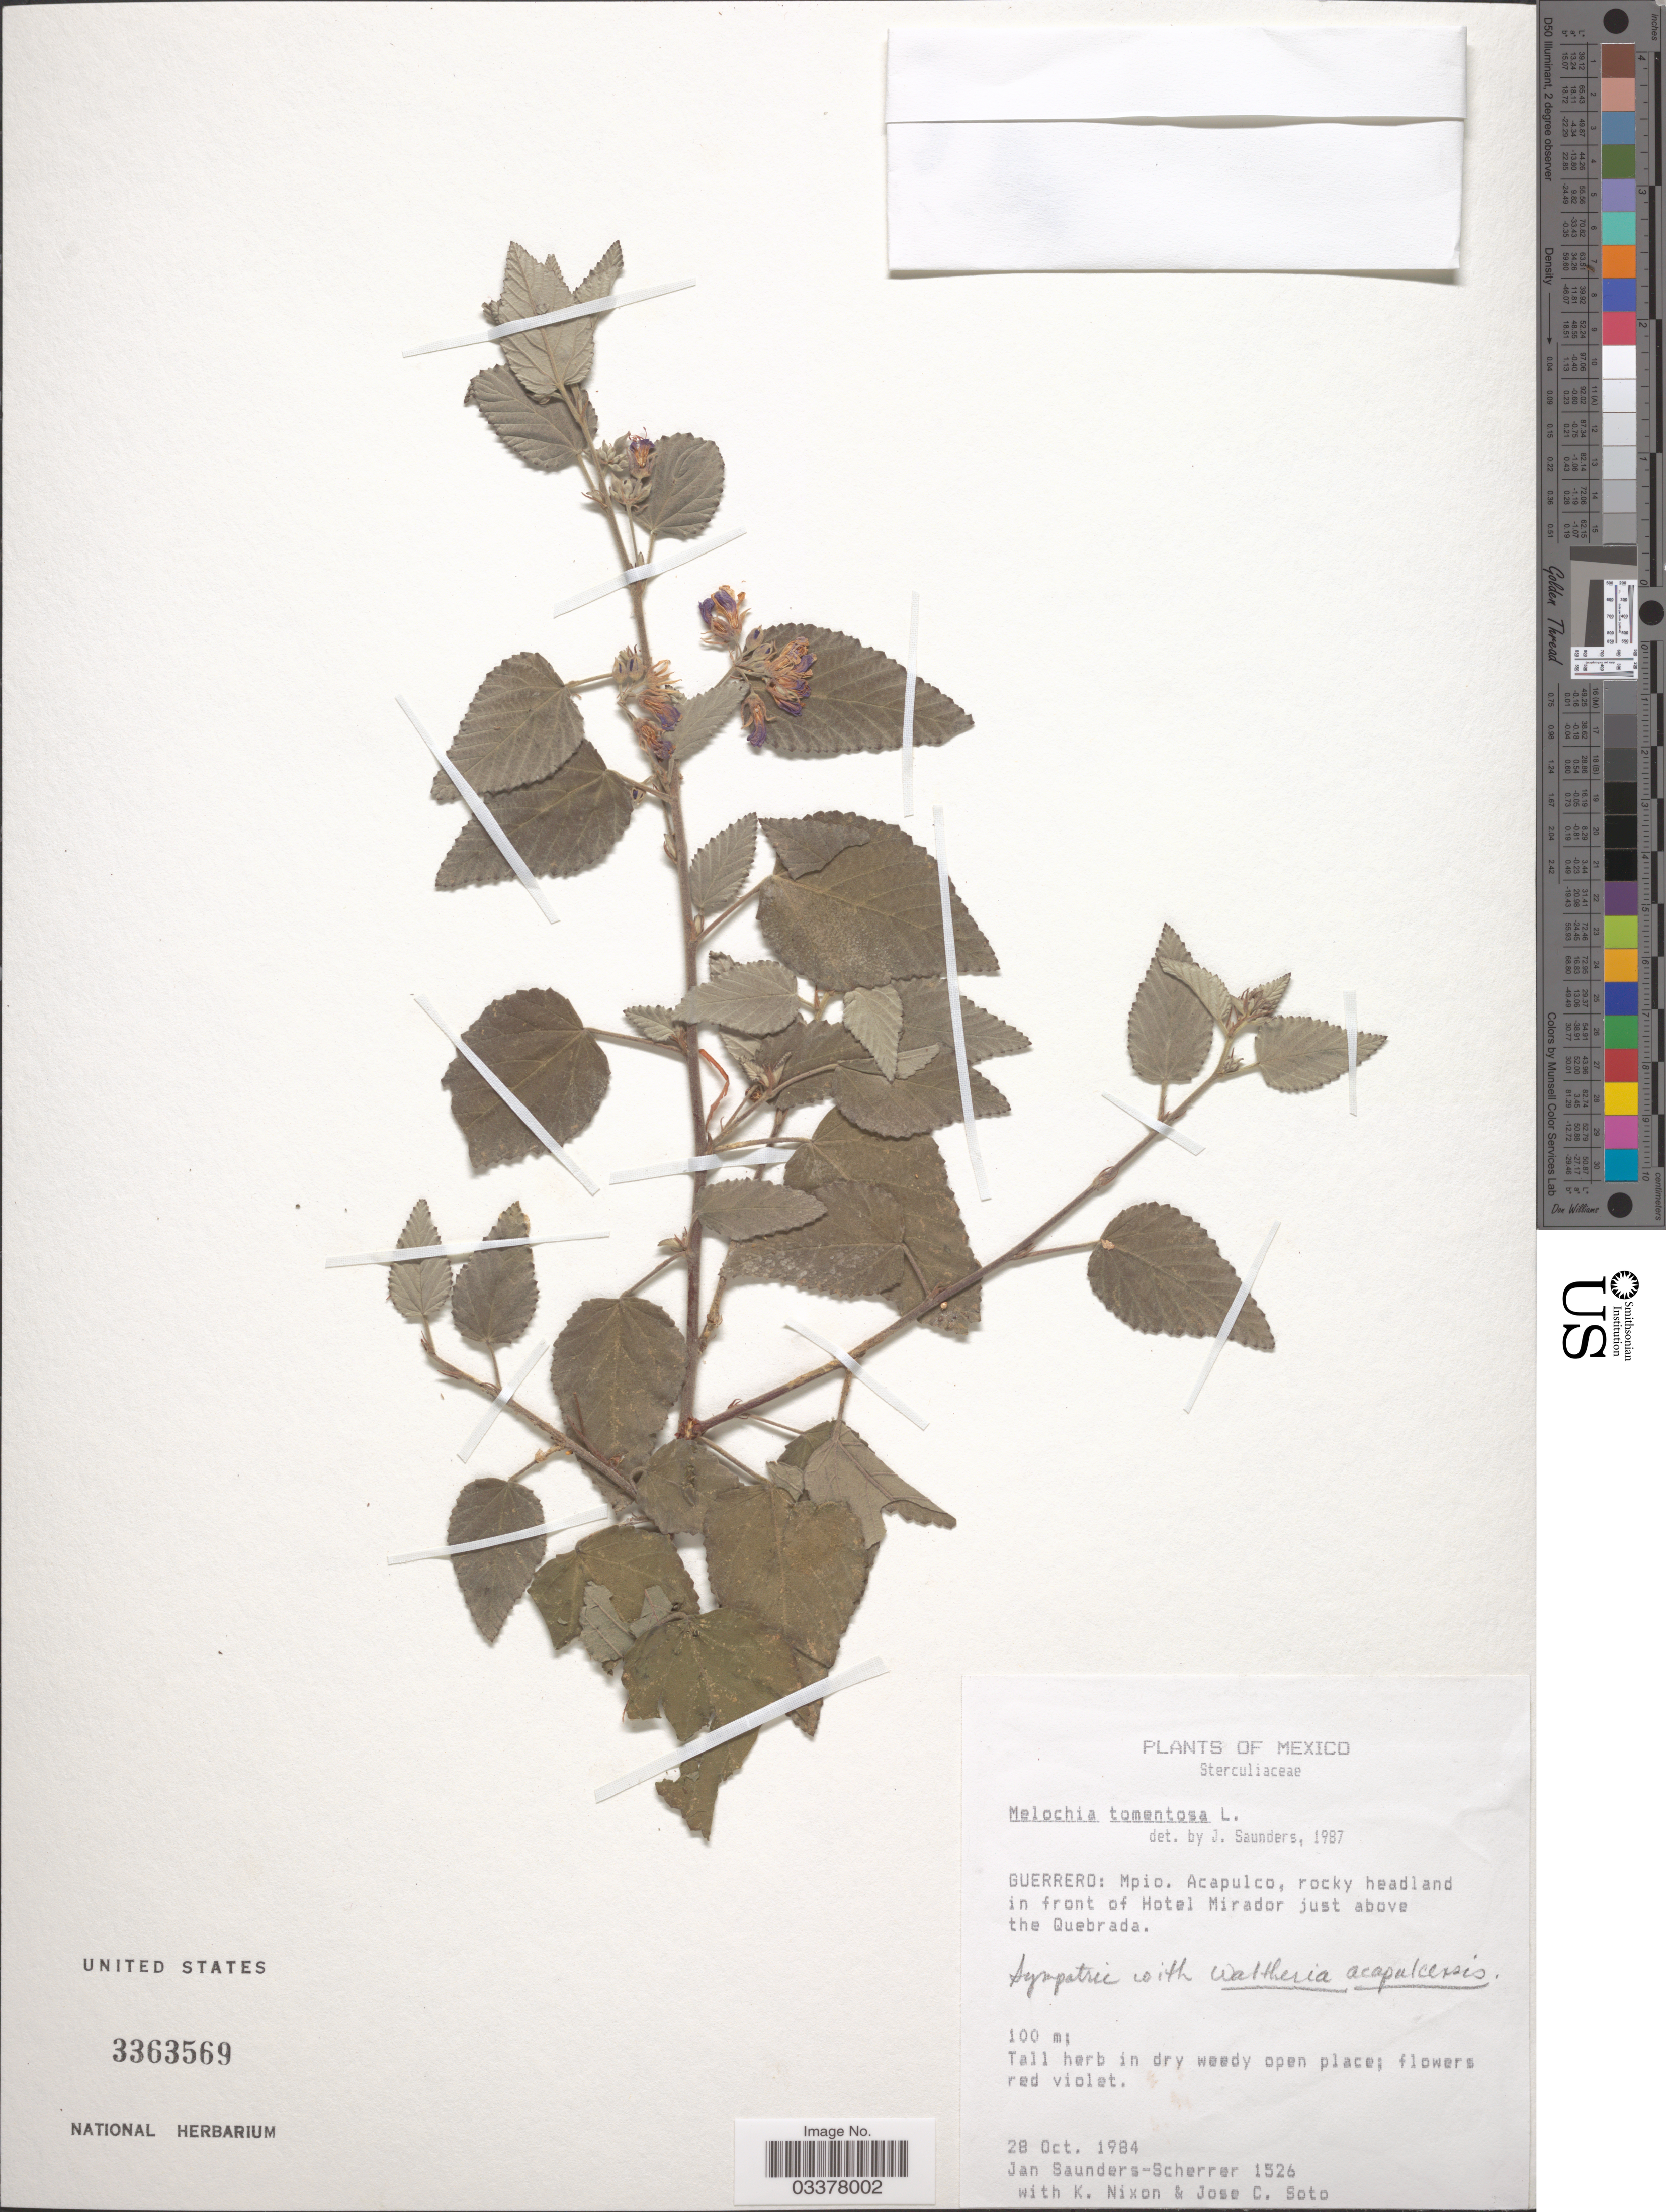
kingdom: Plantae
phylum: Tracheophyta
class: Magnoliopsida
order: Malvales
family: Malvaceae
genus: Melochia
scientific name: Melochia tomentosa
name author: L.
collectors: J. Saunders, K. Nixon & J. Soto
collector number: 1526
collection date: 1984-10-28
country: Mexico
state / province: Guerrero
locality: Mpio. Acapulco, rocky headland in front of Hotel Mirador just above the Quebrada.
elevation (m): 100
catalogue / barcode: US 3363569